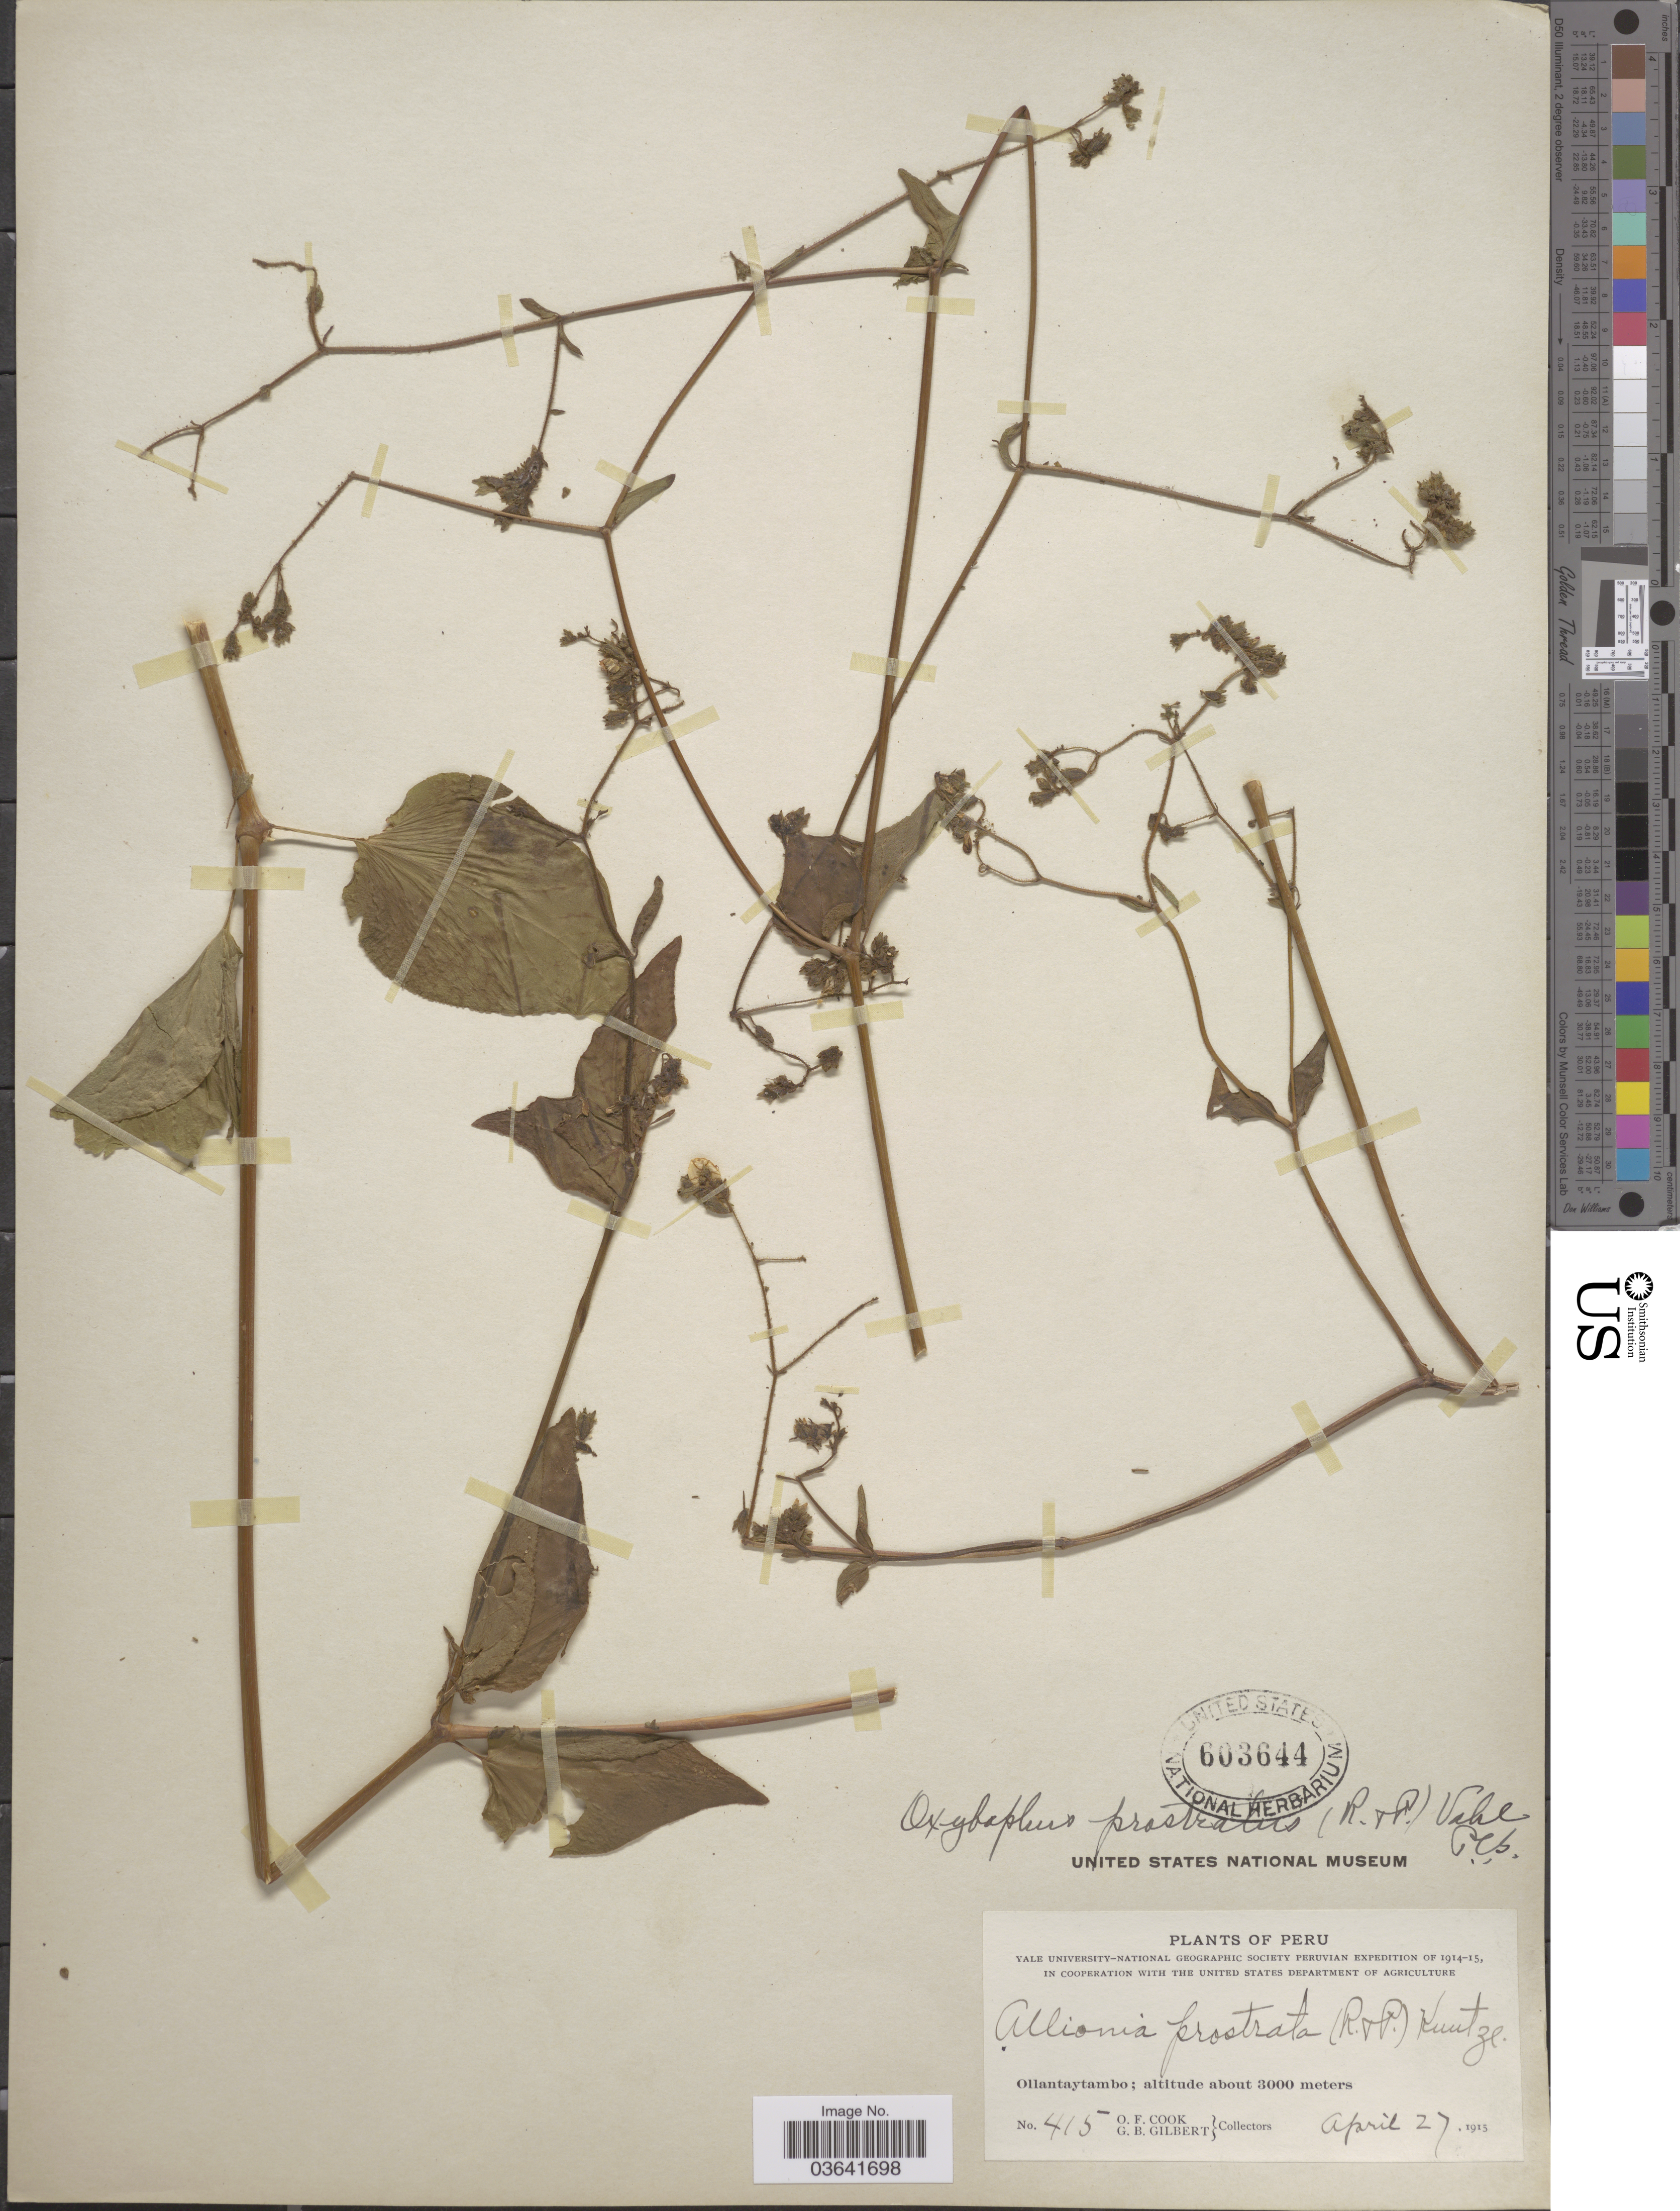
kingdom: Plantae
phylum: Tracheophyta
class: Magnoliopsida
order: Caryophyllales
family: Nyctaginaceae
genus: Mirabilis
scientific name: Mirabilis prostrata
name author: (Ruiz & Pav.) Heimerl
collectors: O. F. Cook & G. B. Gilbert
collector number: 415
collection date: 1915-04-27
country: Peru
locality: Ollantaytambo.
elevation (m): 3000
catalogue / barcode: US 603644